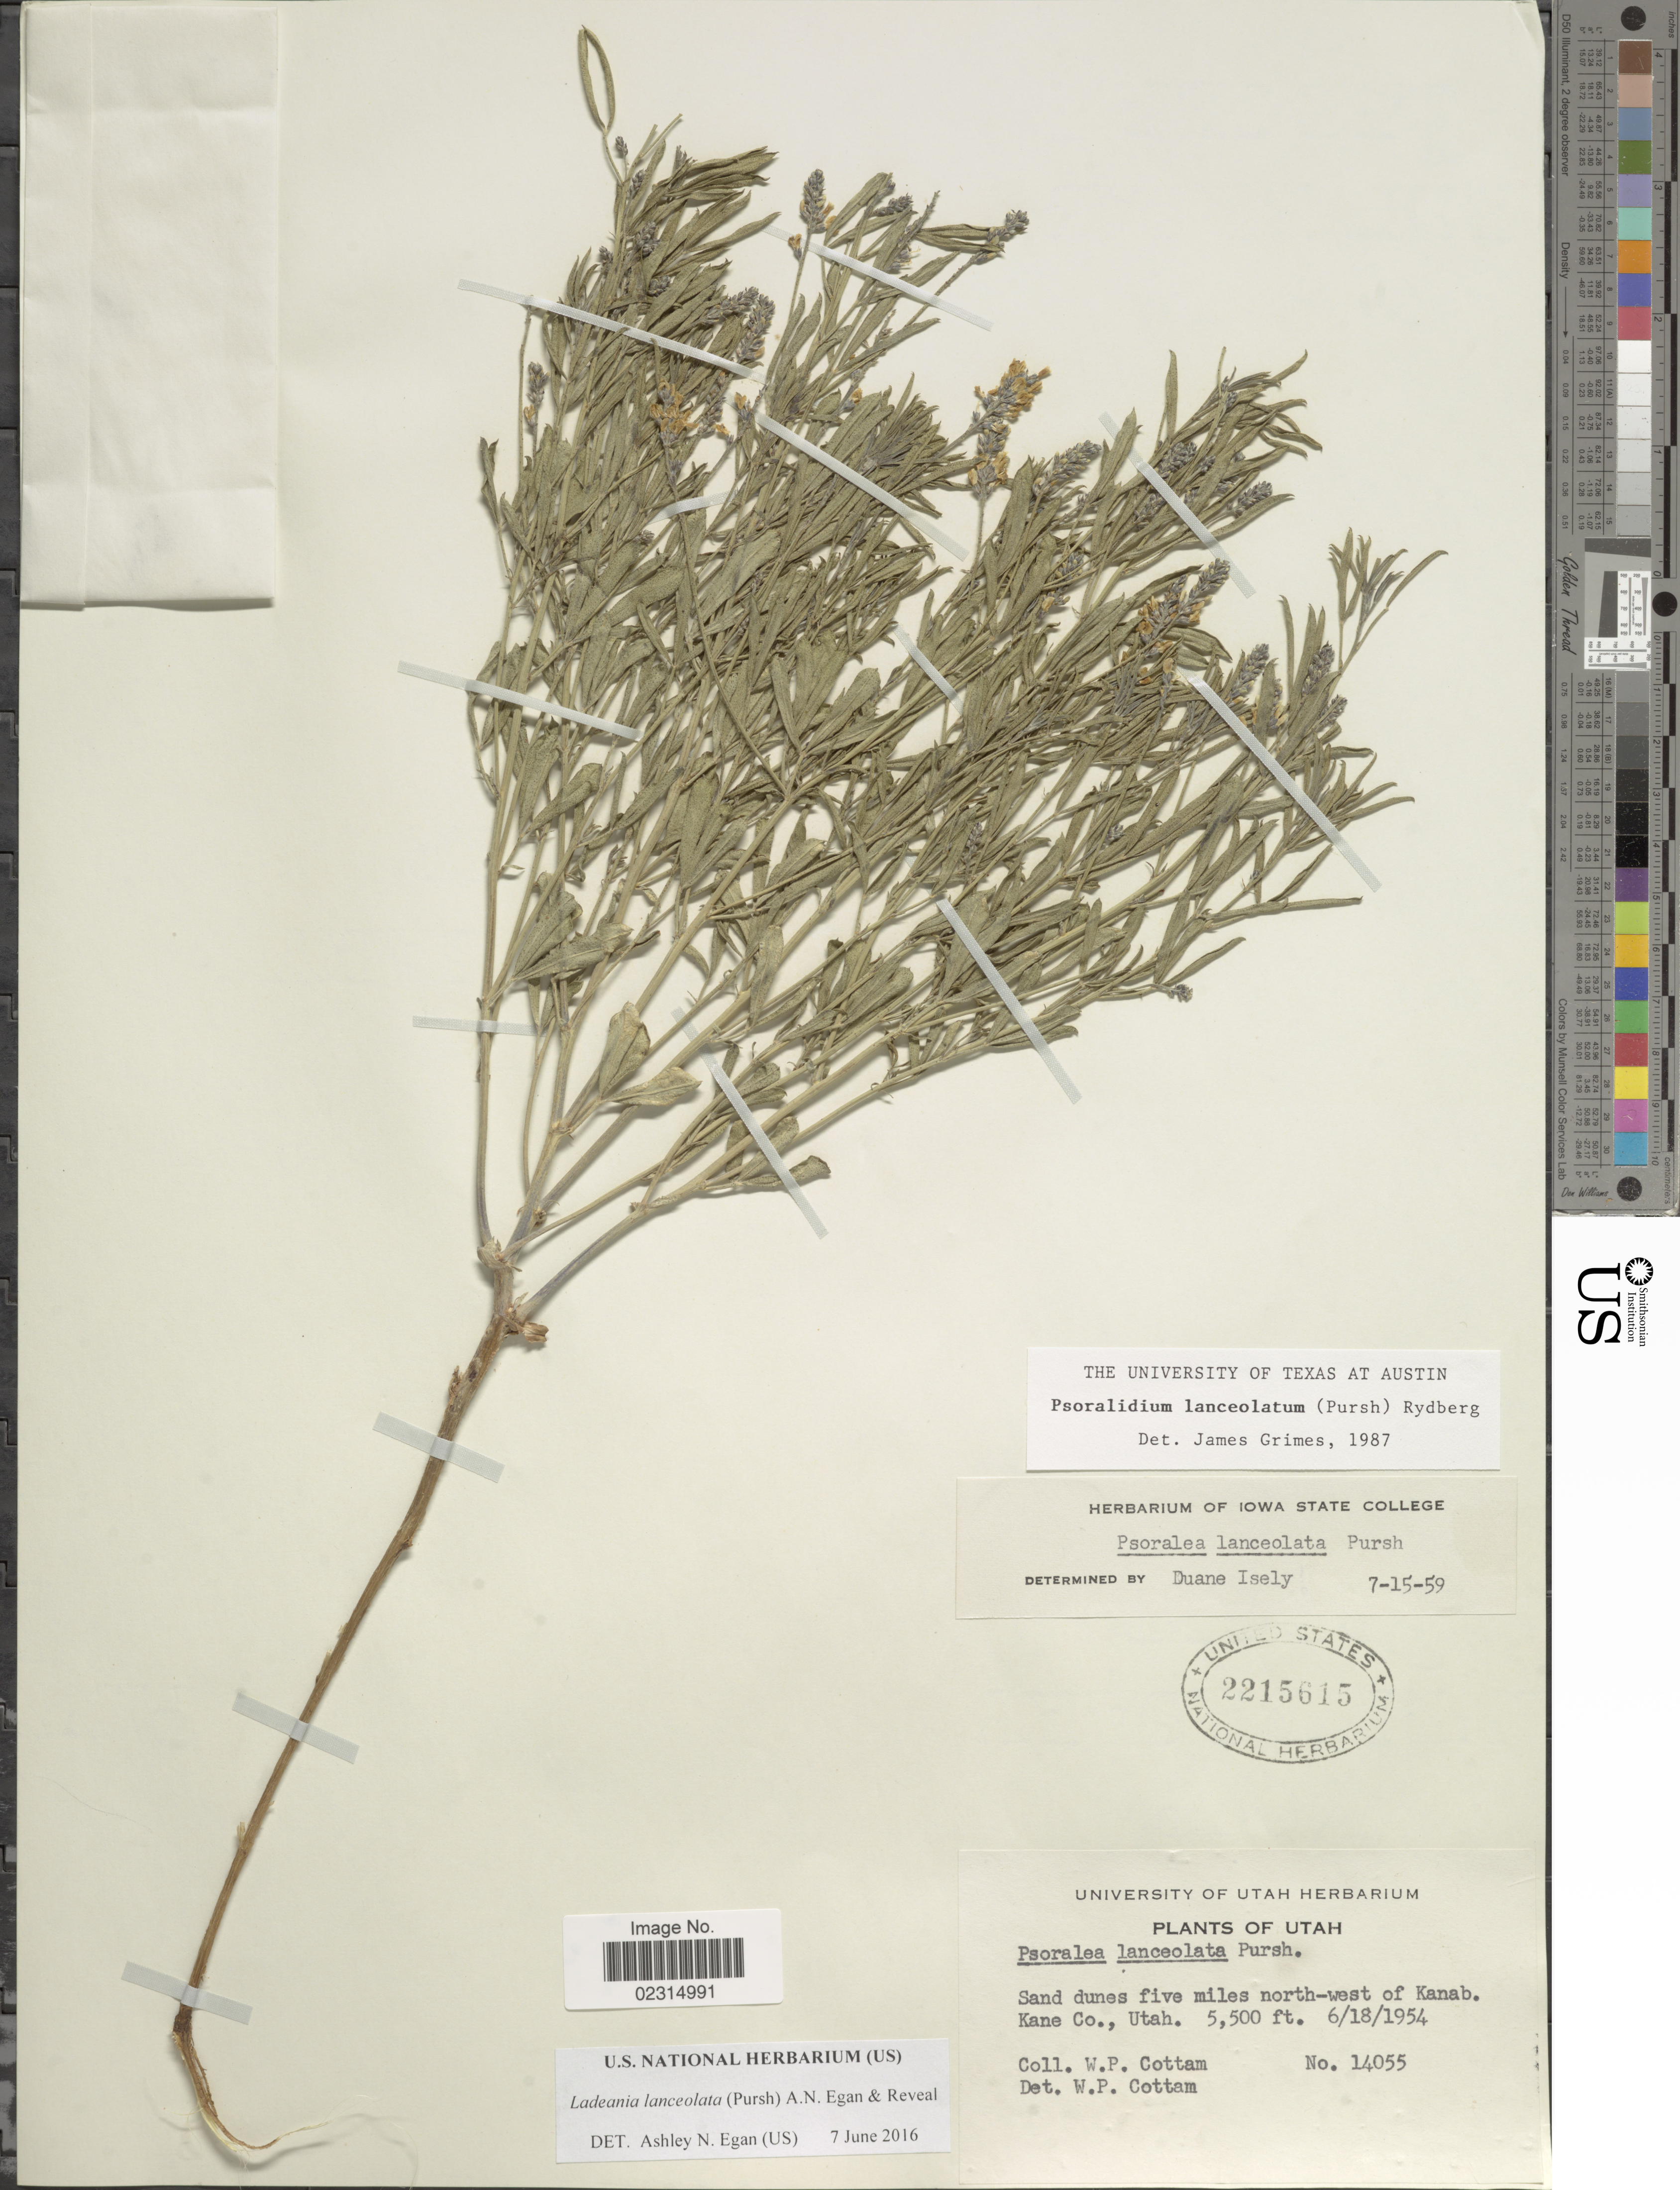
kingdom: Plantae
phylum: Tracheophyta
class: Magnoliopsida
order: Fabales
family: Fabaceae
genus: Ladeania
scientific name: Ladeania lanceolata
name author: (Pursh) A.N. Egan & Reveal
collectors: W. Cottam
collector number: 14055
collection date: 1954-06-18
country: United States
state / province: Utah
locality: Sand dunes five miles north-west of Kanab. Kane Co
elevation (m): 1676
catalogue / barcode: US 2215615